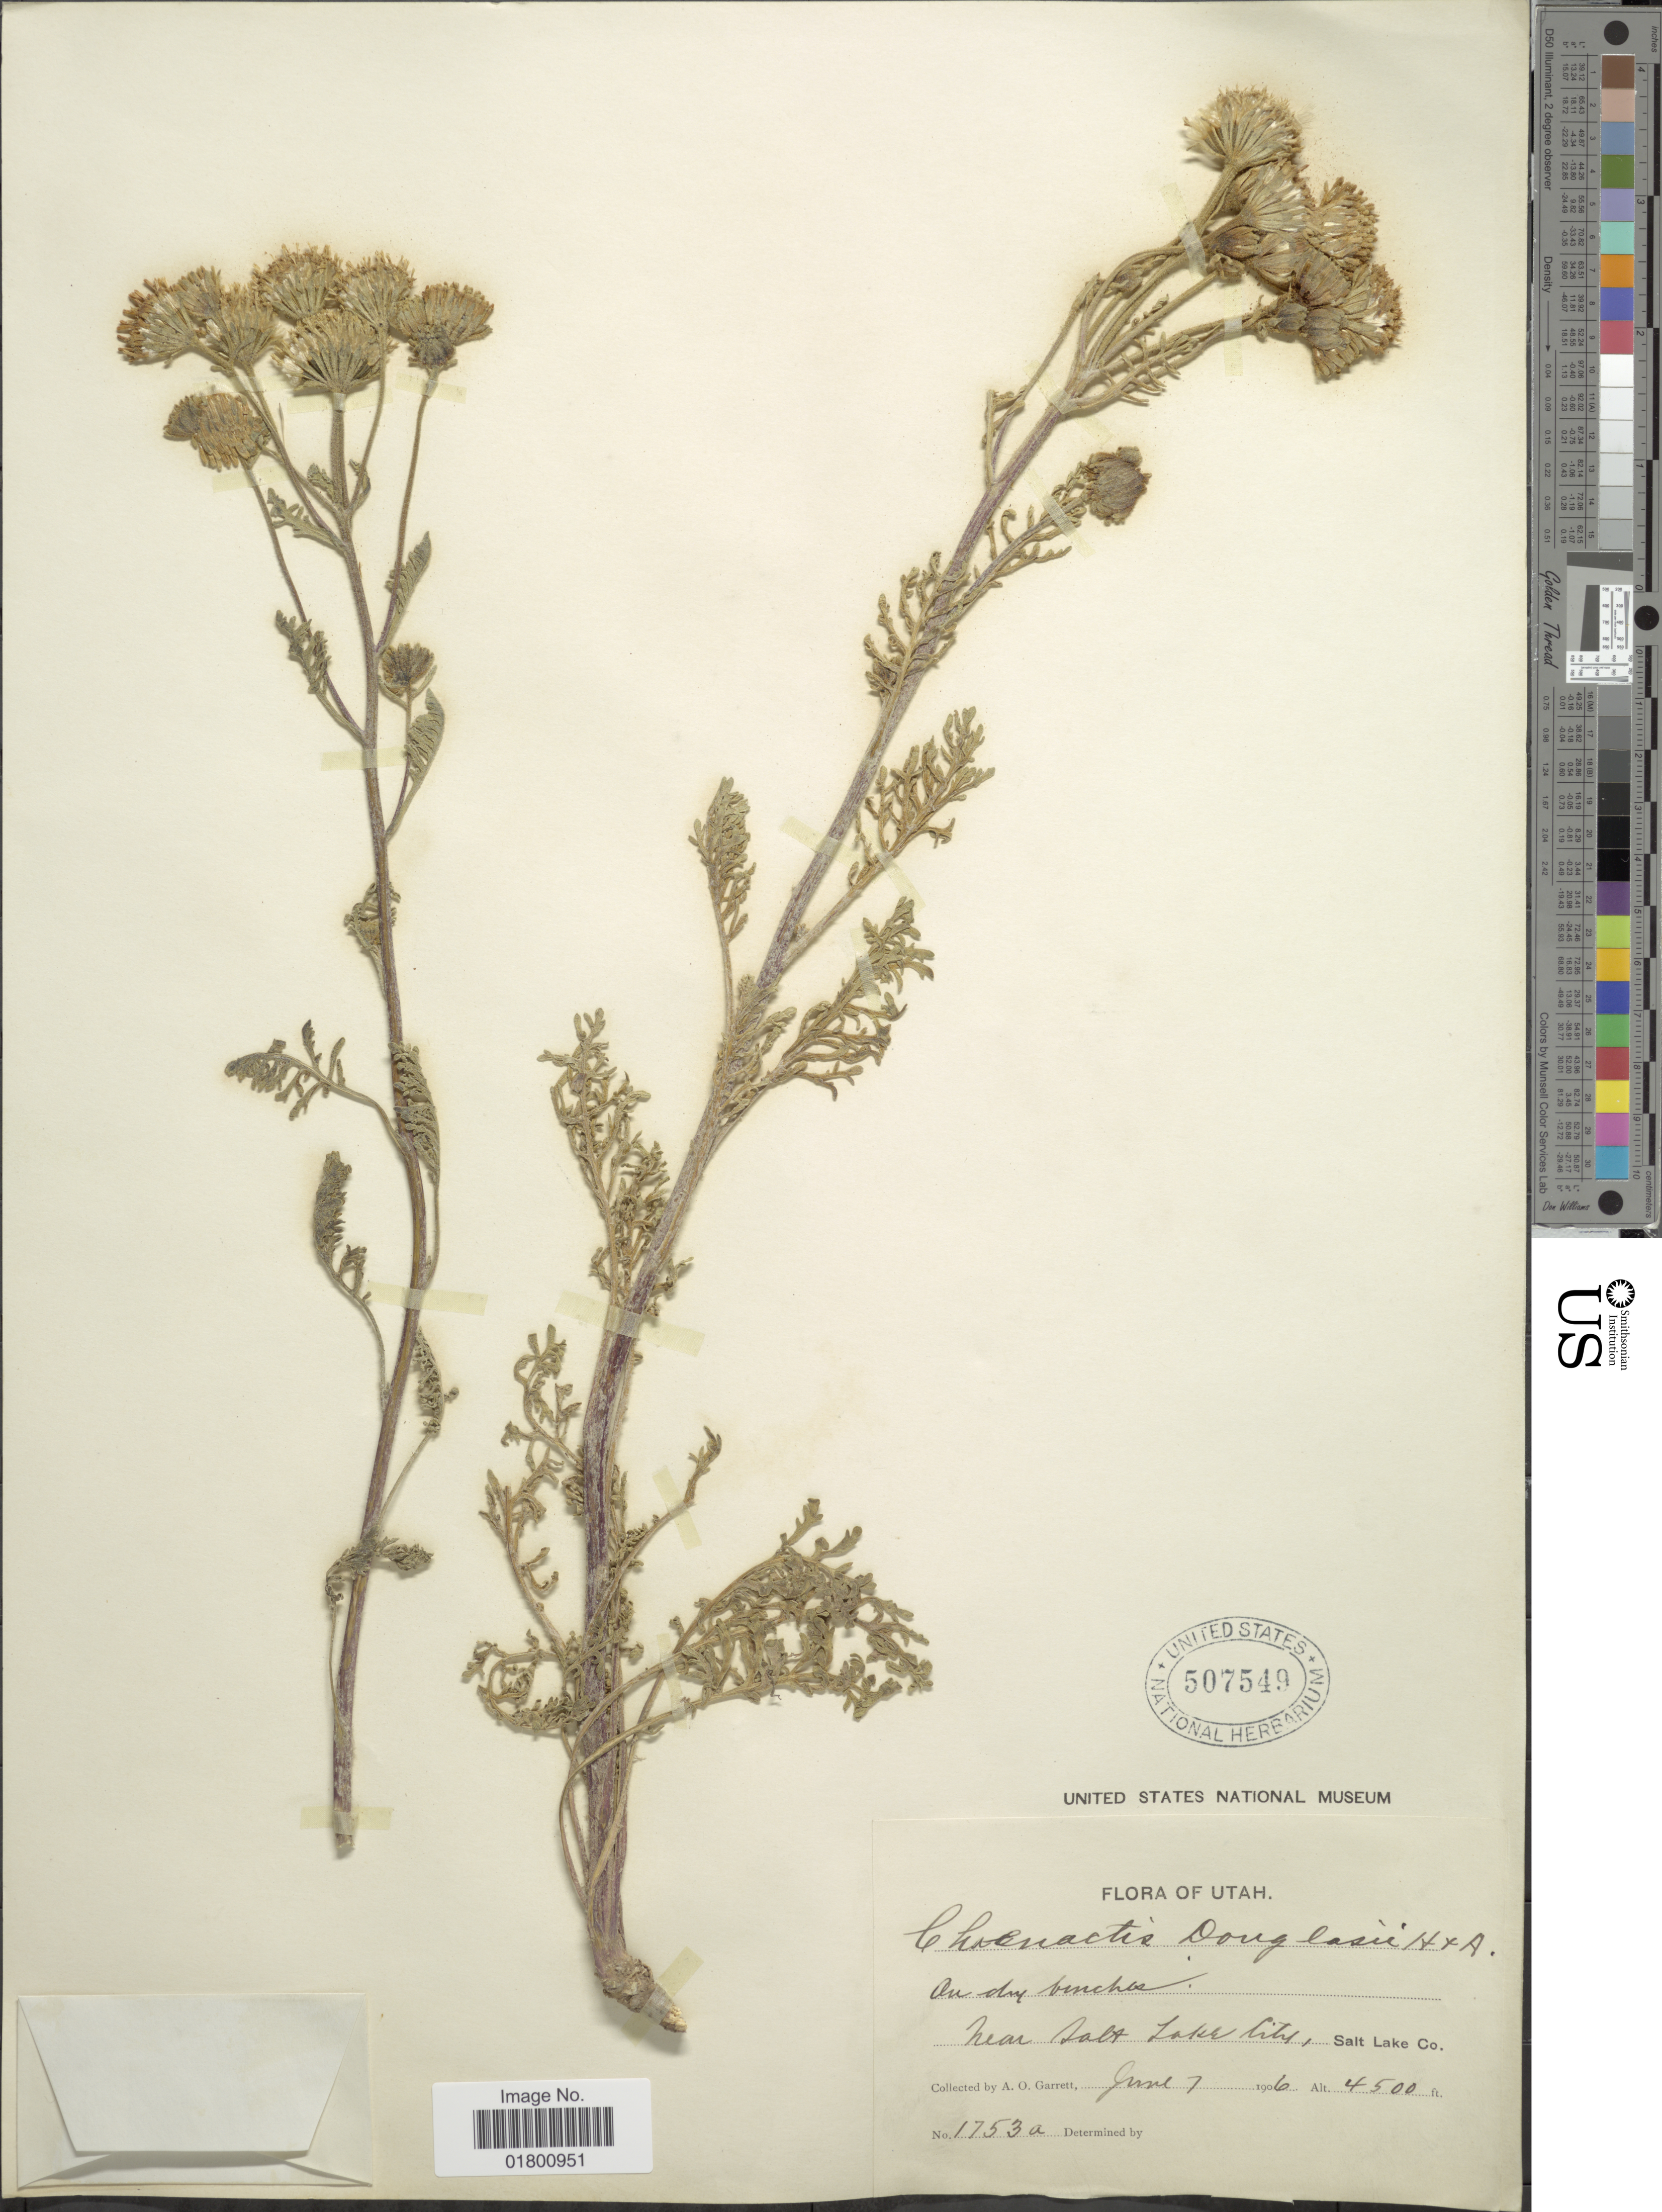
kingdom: Plantae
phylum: Tracheophyta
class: Magnoliopsida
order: Asterales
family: Asteraceae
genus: Chaenactis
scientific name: Chaenactis douglasii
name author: Hook. & Arn.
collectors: A. O. Garrett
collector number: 1753a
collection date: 1906-06-07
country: United States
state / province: Utah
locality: On dry benchos, near Salt Lake City, Salt Lake Co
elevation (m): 1372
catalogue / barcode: US 507549